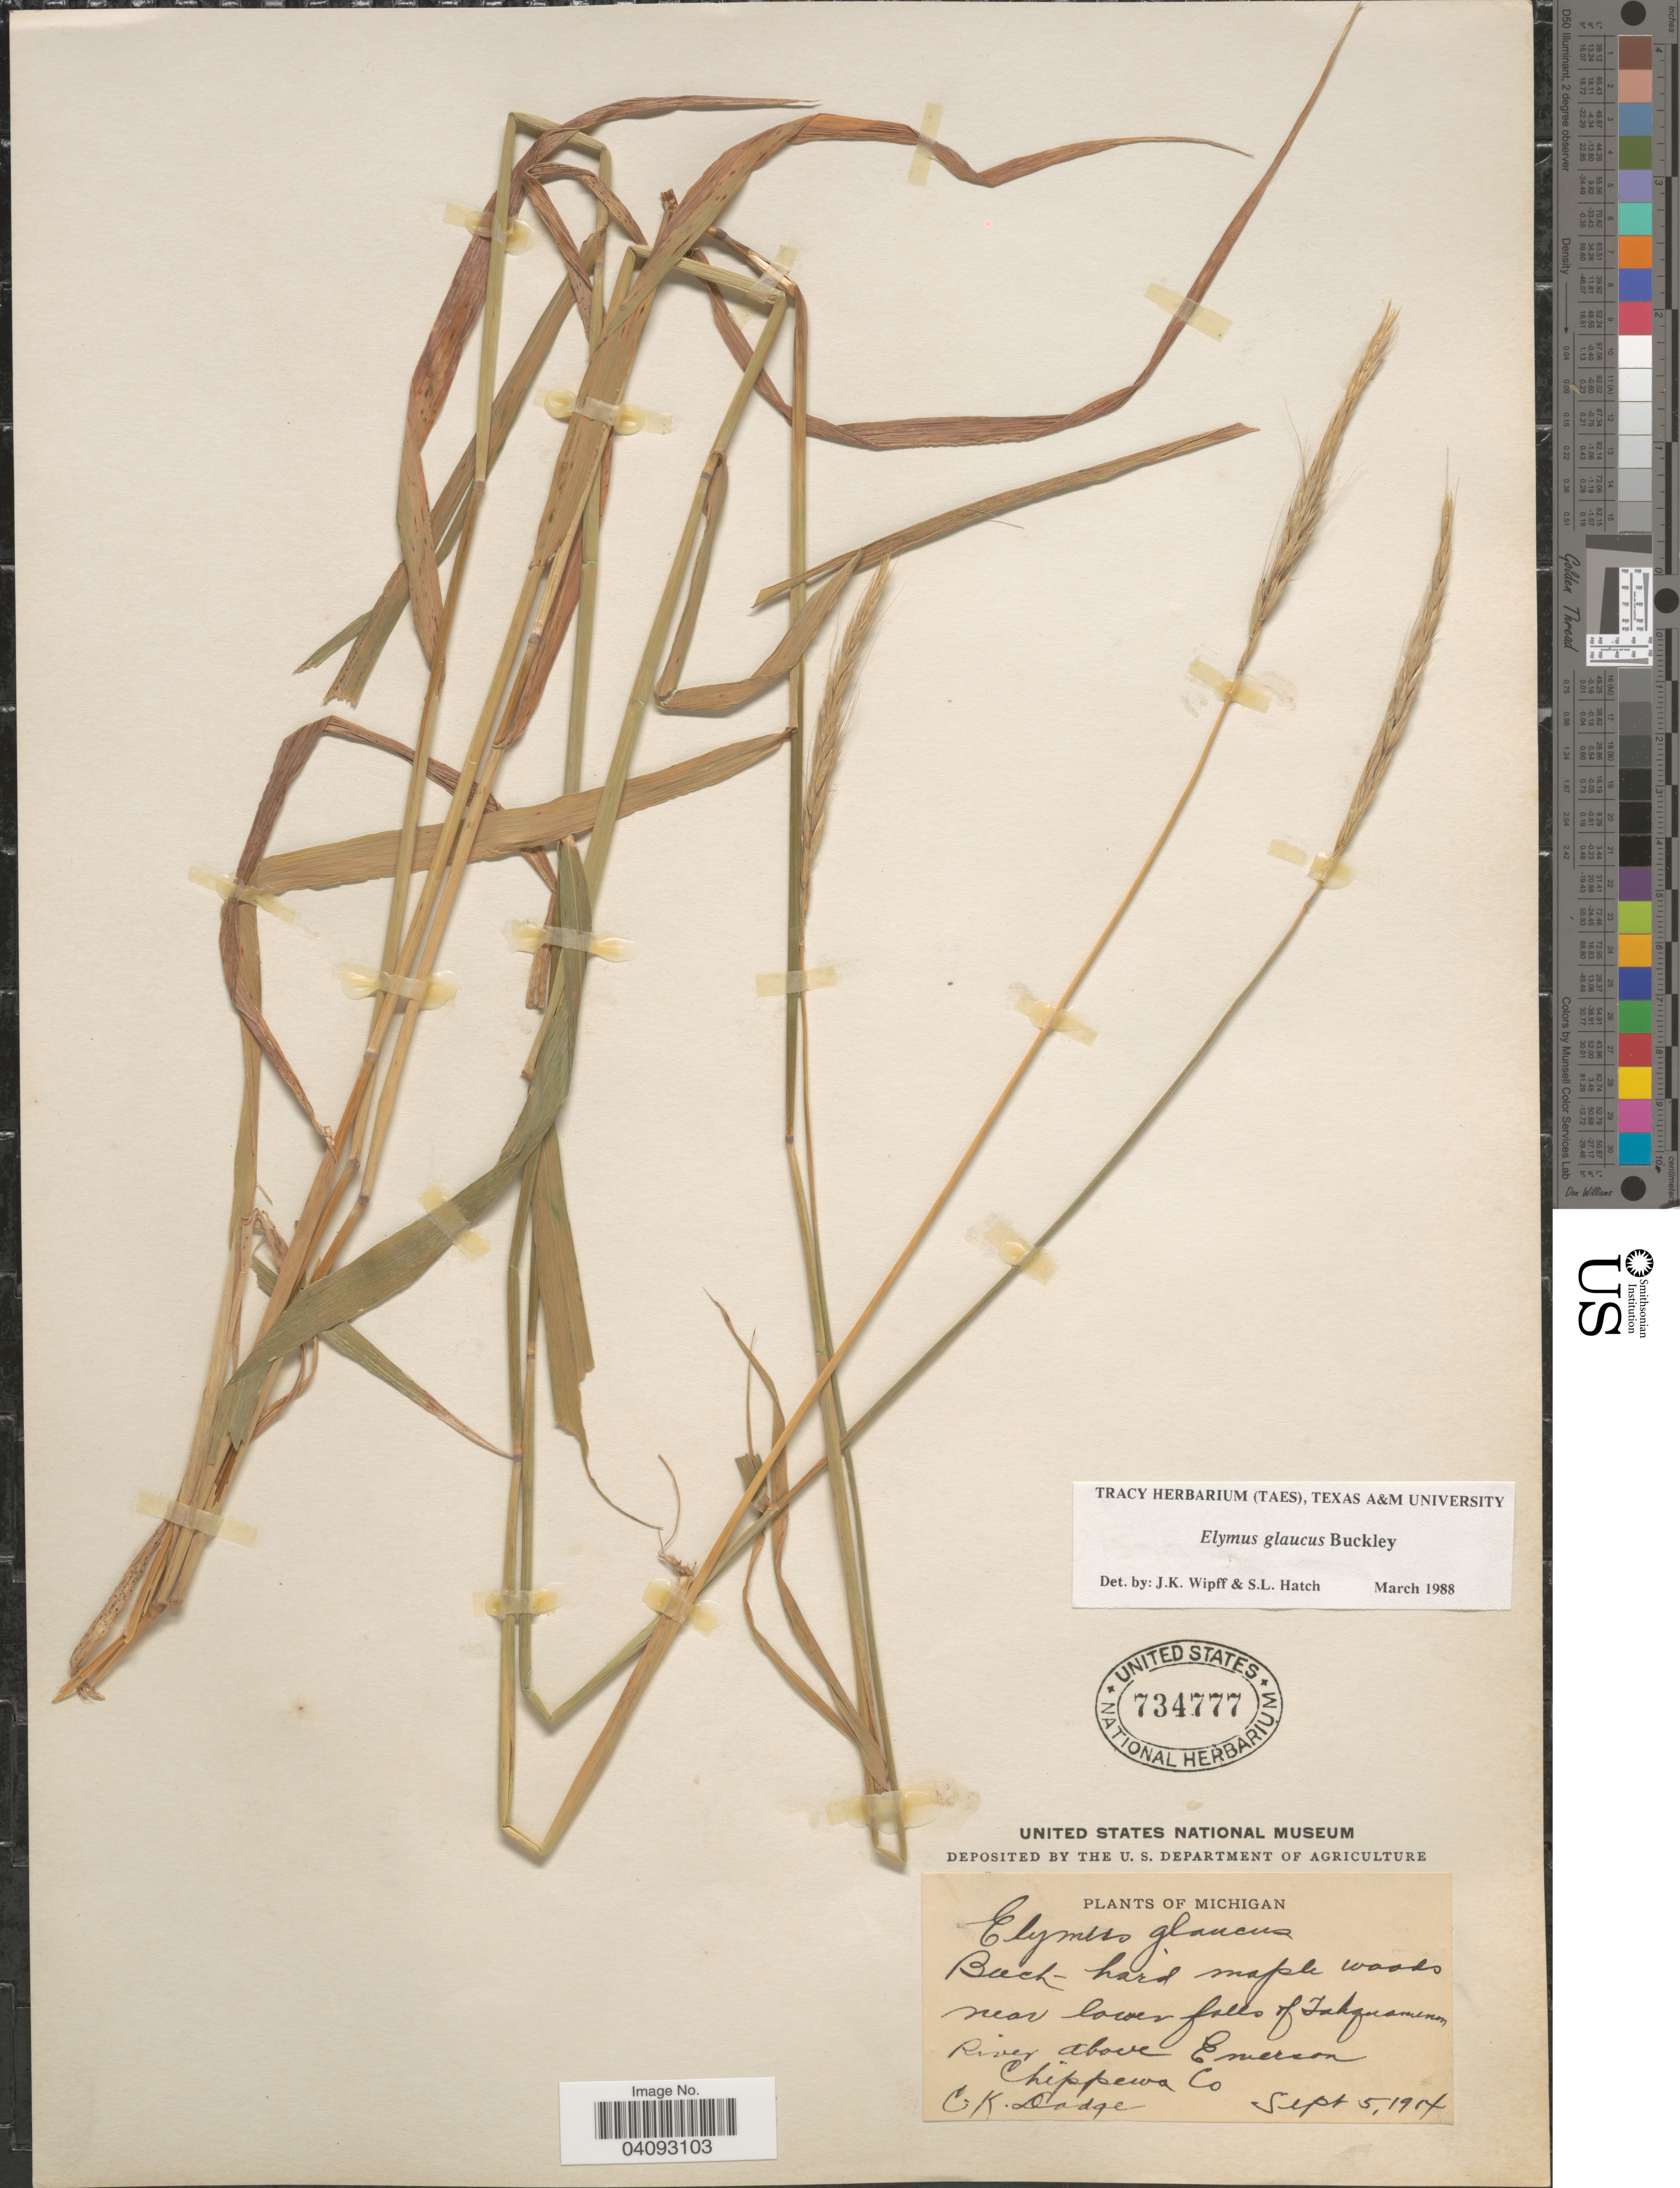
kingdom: Plantae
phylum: Tracheophyta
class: Liliopsida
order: Poales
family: Poaceae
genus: Elymus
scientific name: Elymus glaucus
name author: Buckley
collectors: C. Dodge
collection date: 1904-09-05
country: United States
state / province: Michigan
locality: Near lower falls of Tahquamenon above Emerson Chippewa Co.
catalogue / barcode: US 734777